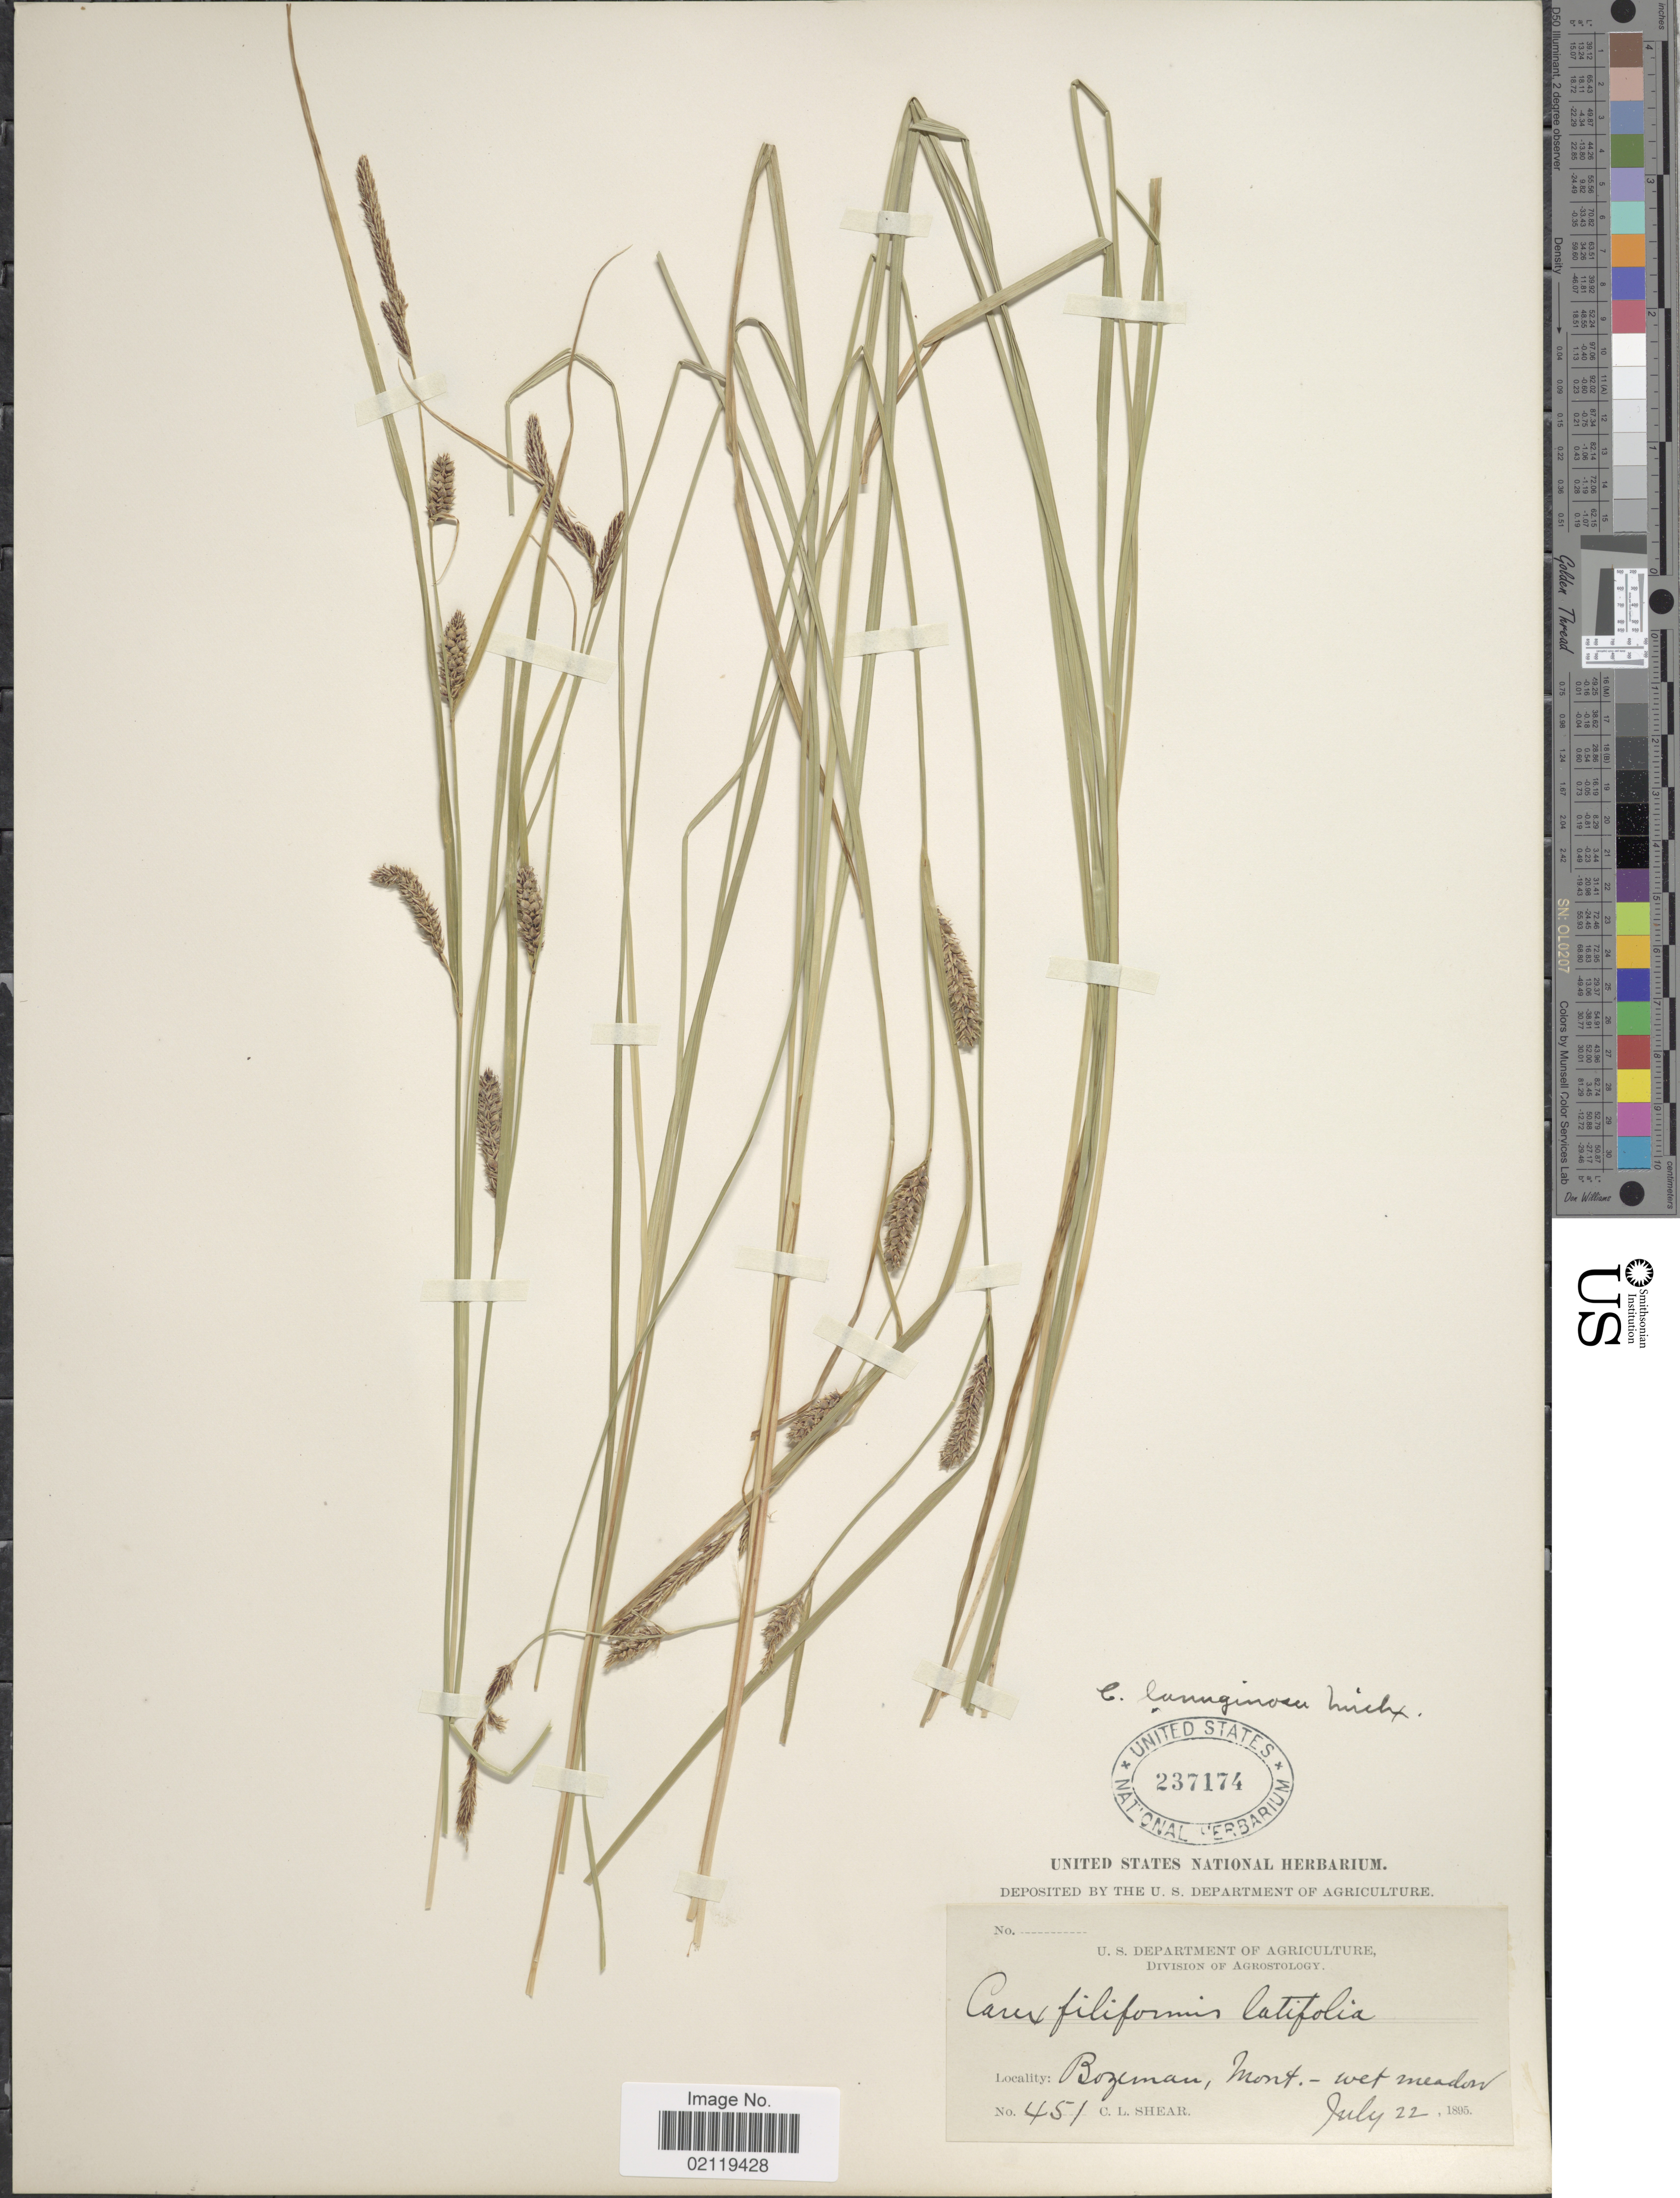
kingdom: Plantae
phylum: Tracheophyta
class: Liliopsida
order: Poales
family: Cyperaceae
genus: Carex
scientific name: Carex pellita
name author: Muhl. ex Willd.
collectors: C. L. Shear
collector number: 451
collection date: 1895-07-22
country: United States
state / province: Montana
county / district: Gallatin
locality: Bozeman. - Wet meadow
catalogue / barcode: US 237174